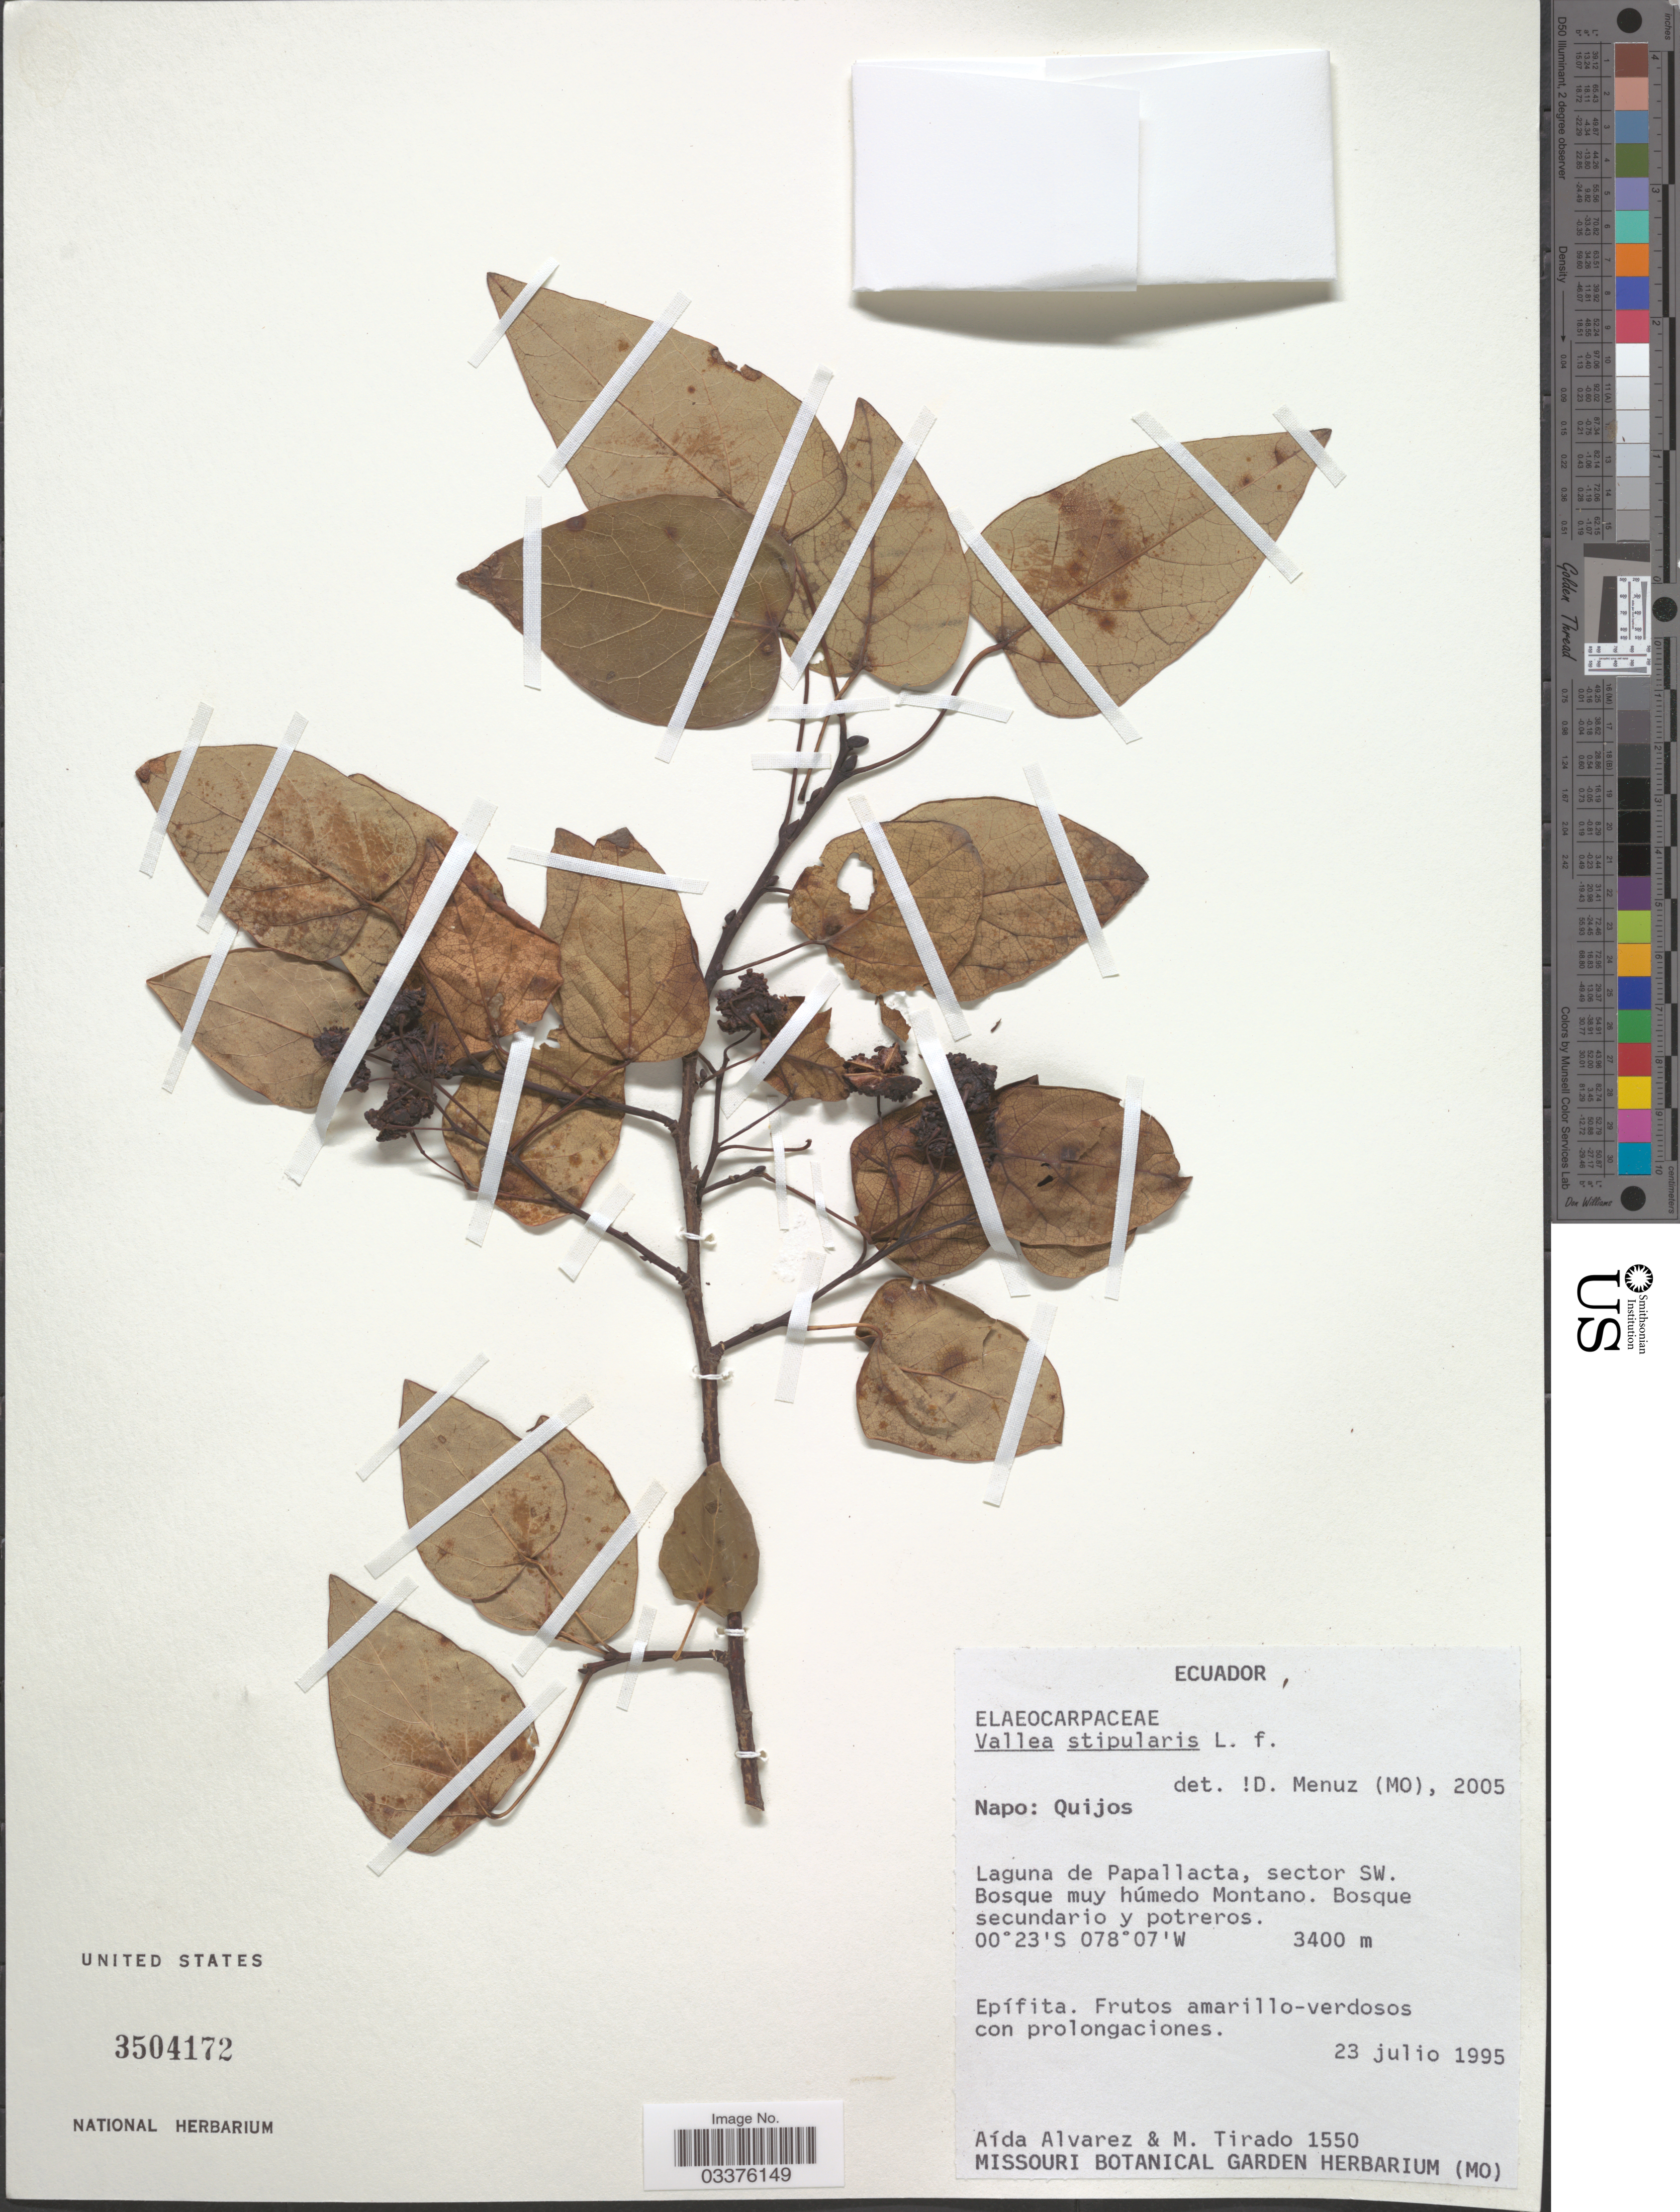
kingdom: Plantae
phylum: Tracheophyta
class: Magnoliopsida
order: Oxalidales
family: Elaeocarpaceae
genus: Vallea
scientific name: Vallea pubescens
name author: Kunth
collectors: A. Alvarez & M. Tirado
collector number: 1550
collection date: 1995-07-23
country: Ecuador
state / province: Napo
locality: Quijos, Laguna de Papallacta, sector SW.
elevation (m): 3400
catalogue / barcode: US 3504172